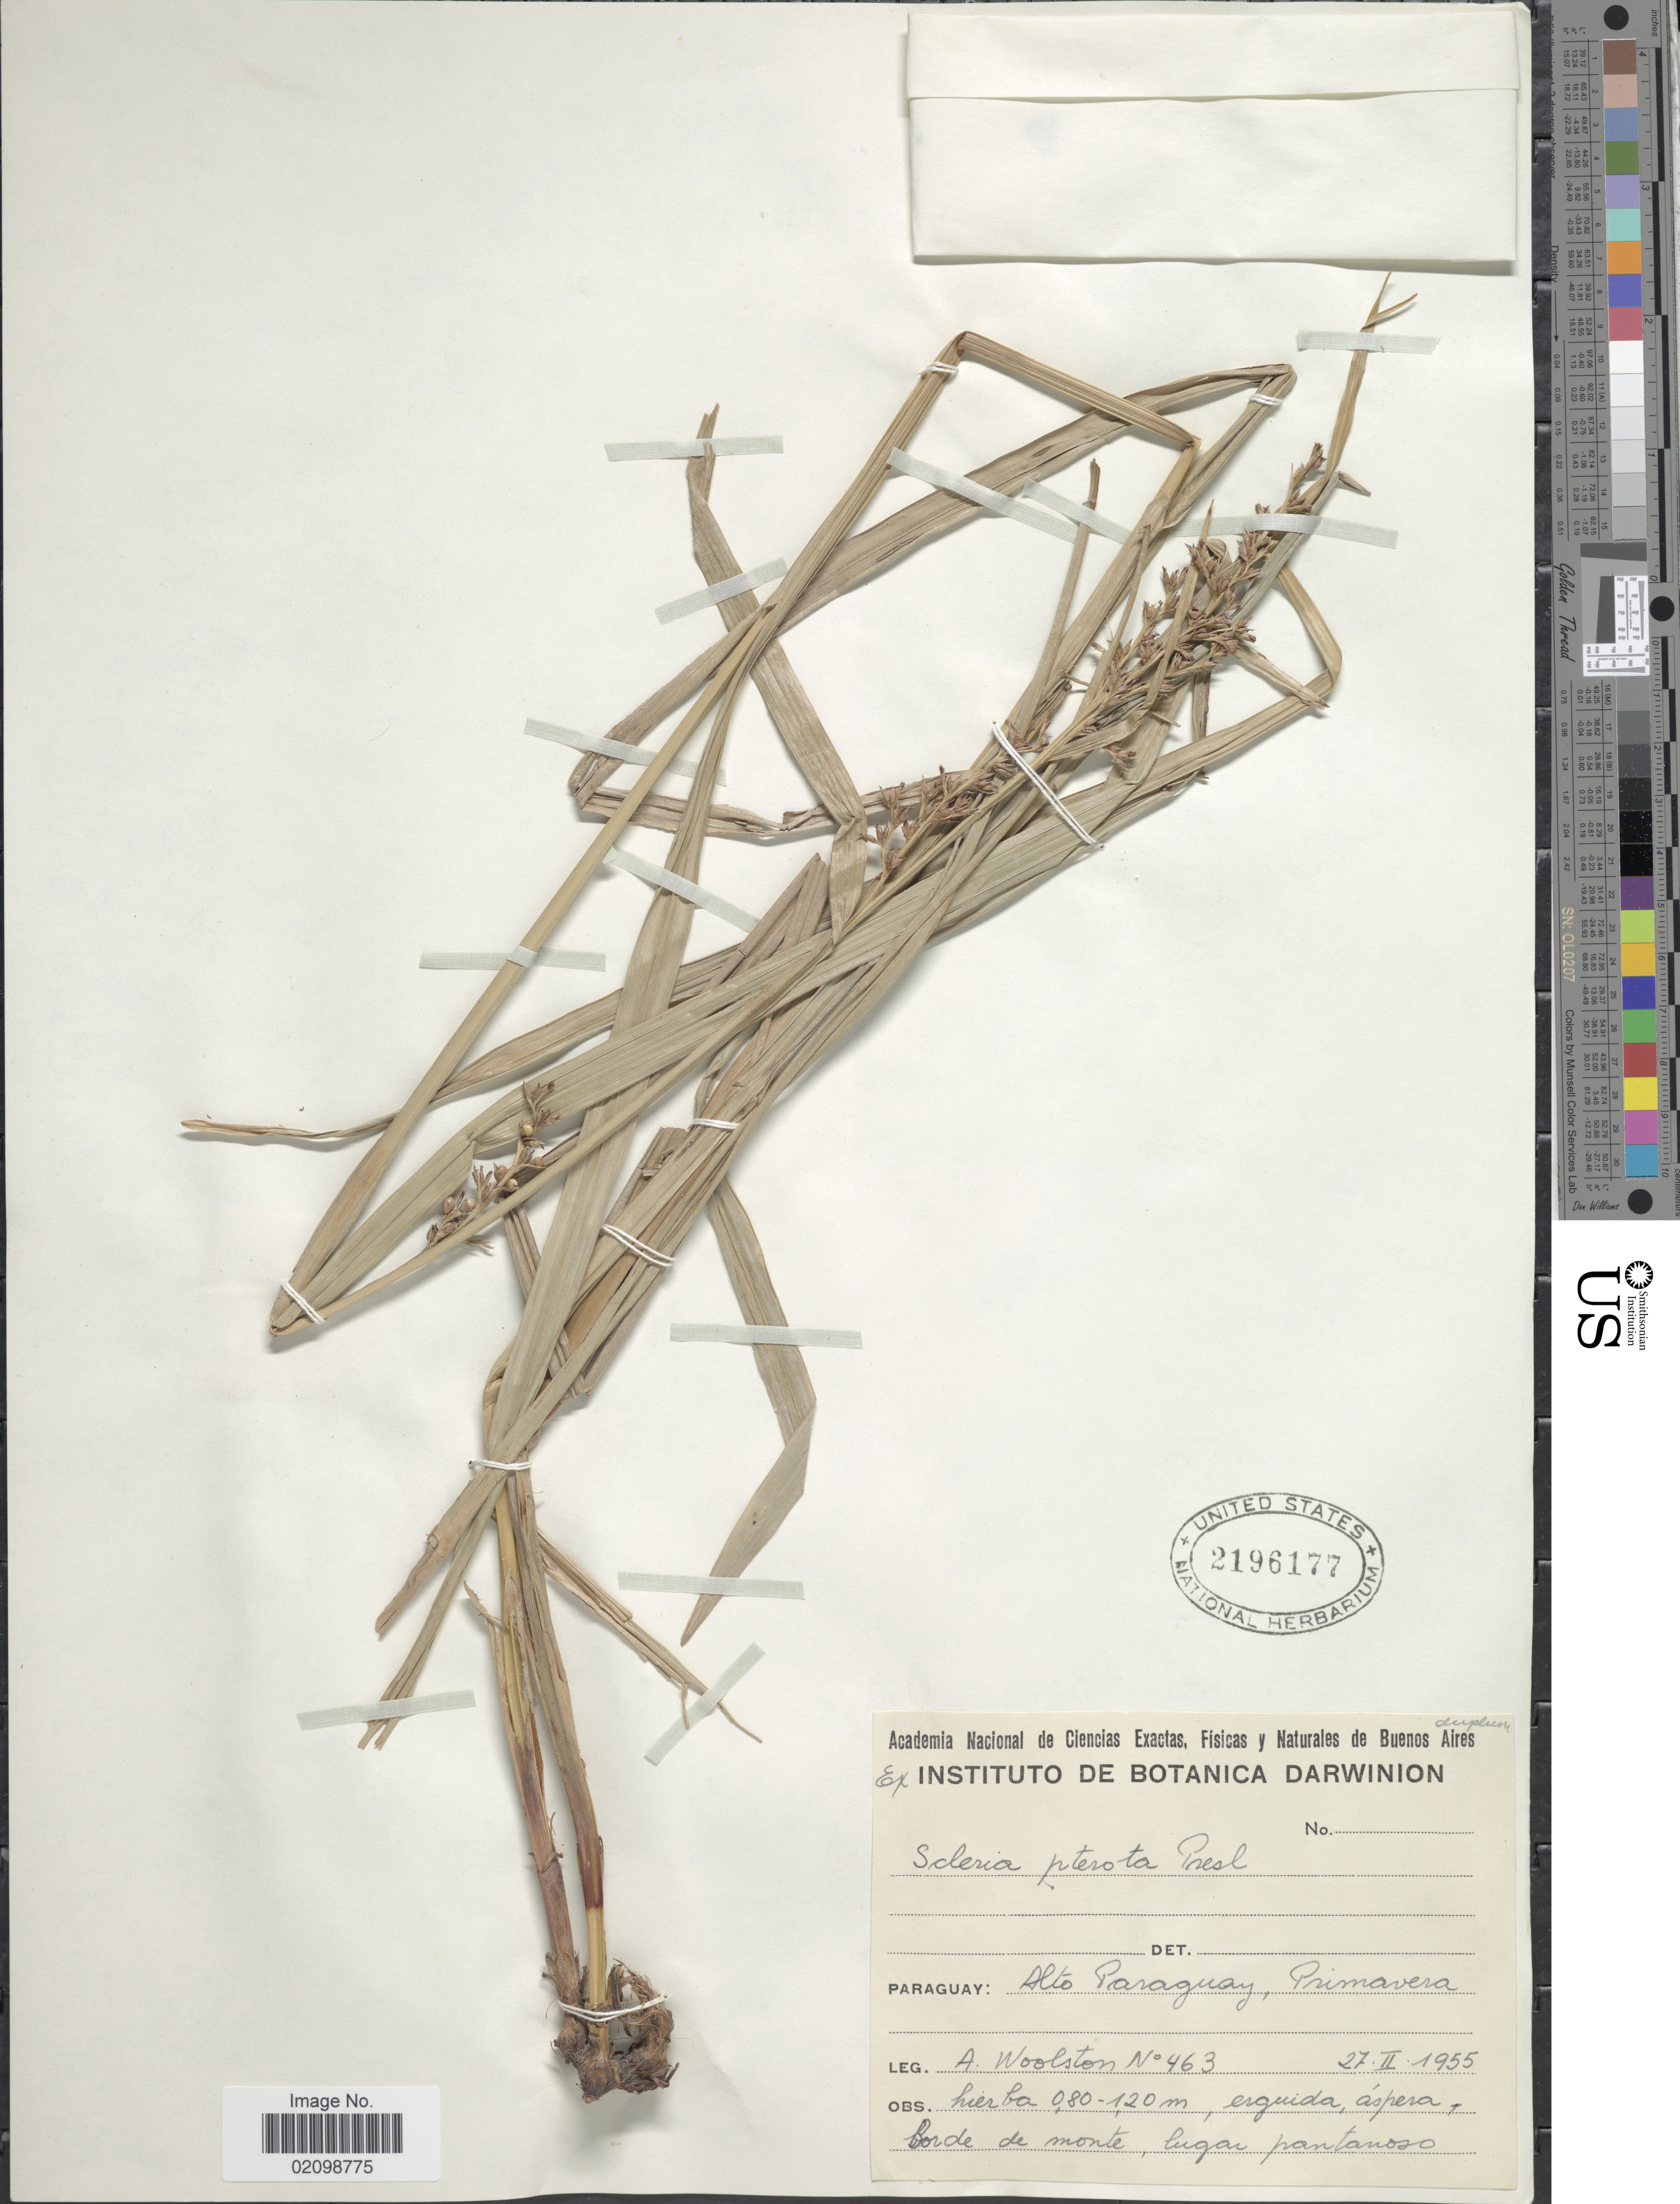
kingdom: Plantae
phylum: Tracheophyta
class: Liliopsida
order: Poales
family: Cyperaceae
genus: Scleria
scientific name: Scleria gaertneri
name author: Raddi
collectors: A. Woolston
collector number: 463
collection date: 1955-02-27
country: Paraguay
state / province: Alto Paraguay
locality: Paraguay: Alto Paraguay, Primavera.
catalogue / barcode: US 2196177